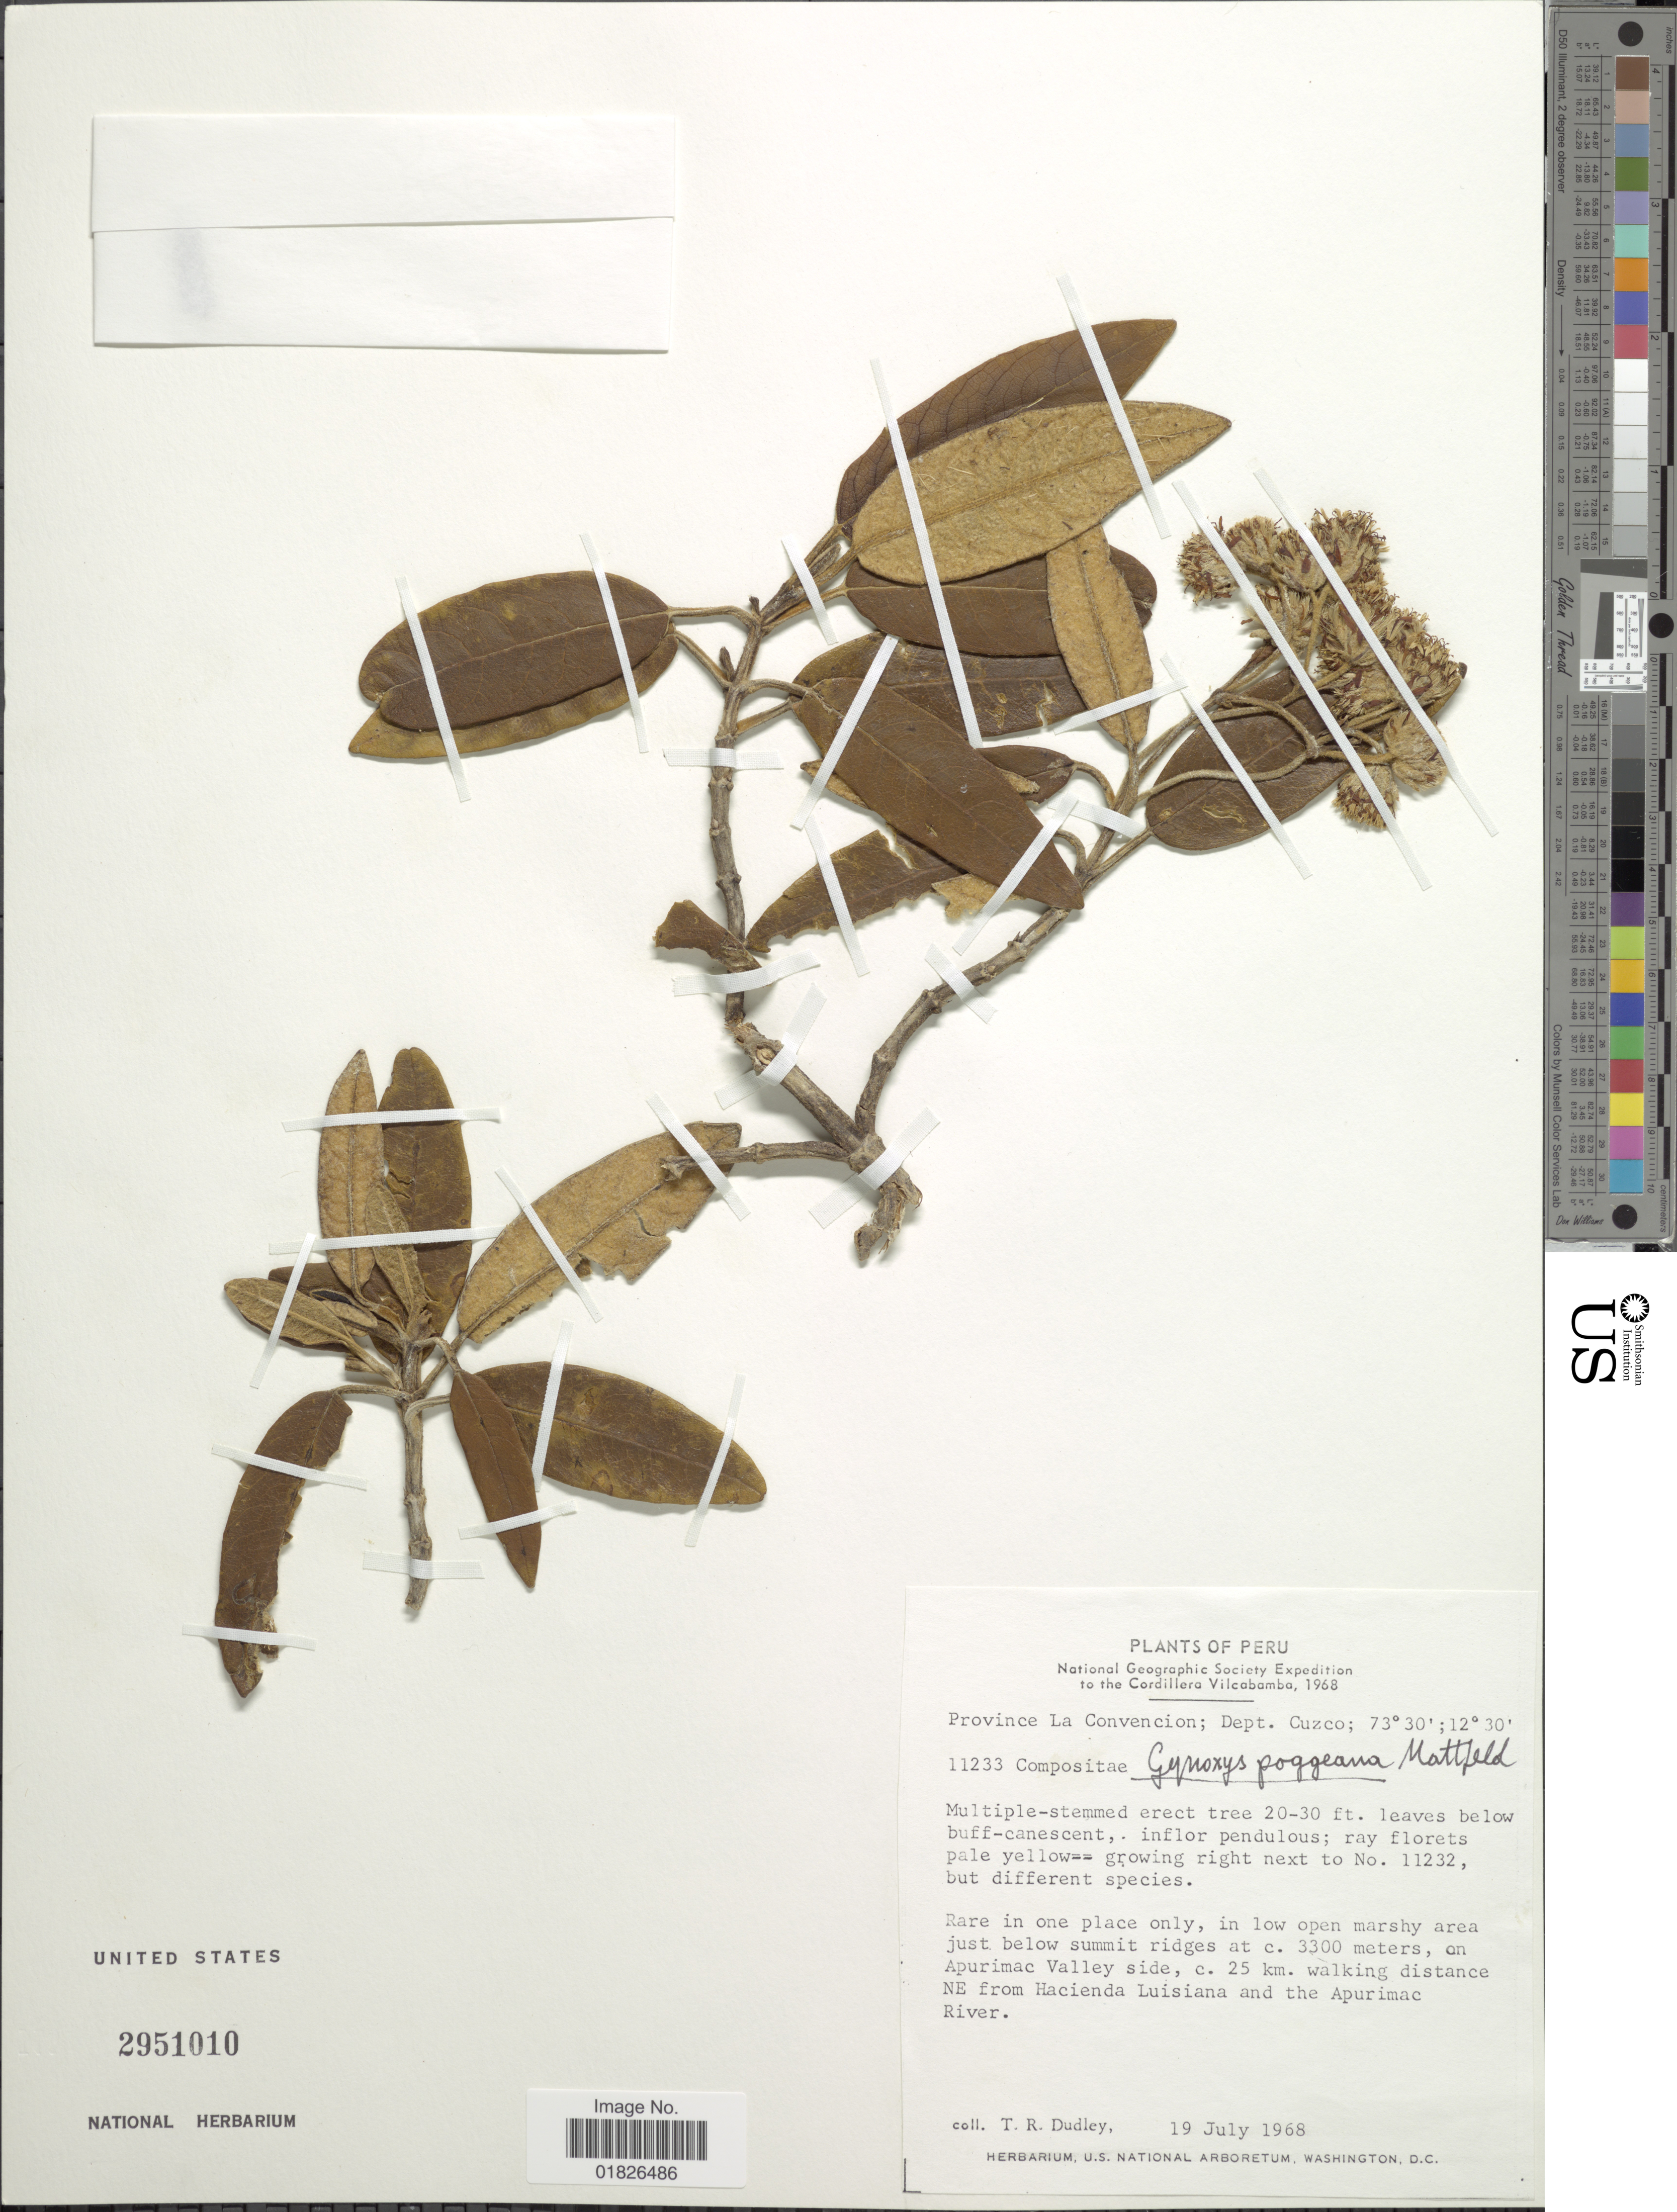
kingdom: Plantae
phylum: Tracheophyta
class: Magnoliopsida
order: Asterales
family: Asteraceae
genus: Gynoxys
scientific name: Gynoxys poggeana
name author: Mattf.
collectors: T. R. Dudley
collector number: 11233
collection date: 1968-07-19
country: Peru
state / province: Cusco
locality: Province La Convencion, on Apurimac Valley side, c. 25 km walking distance NE from Hacienda Luisiana and the Apurimac River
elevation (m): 3300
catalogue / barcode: US 2951010